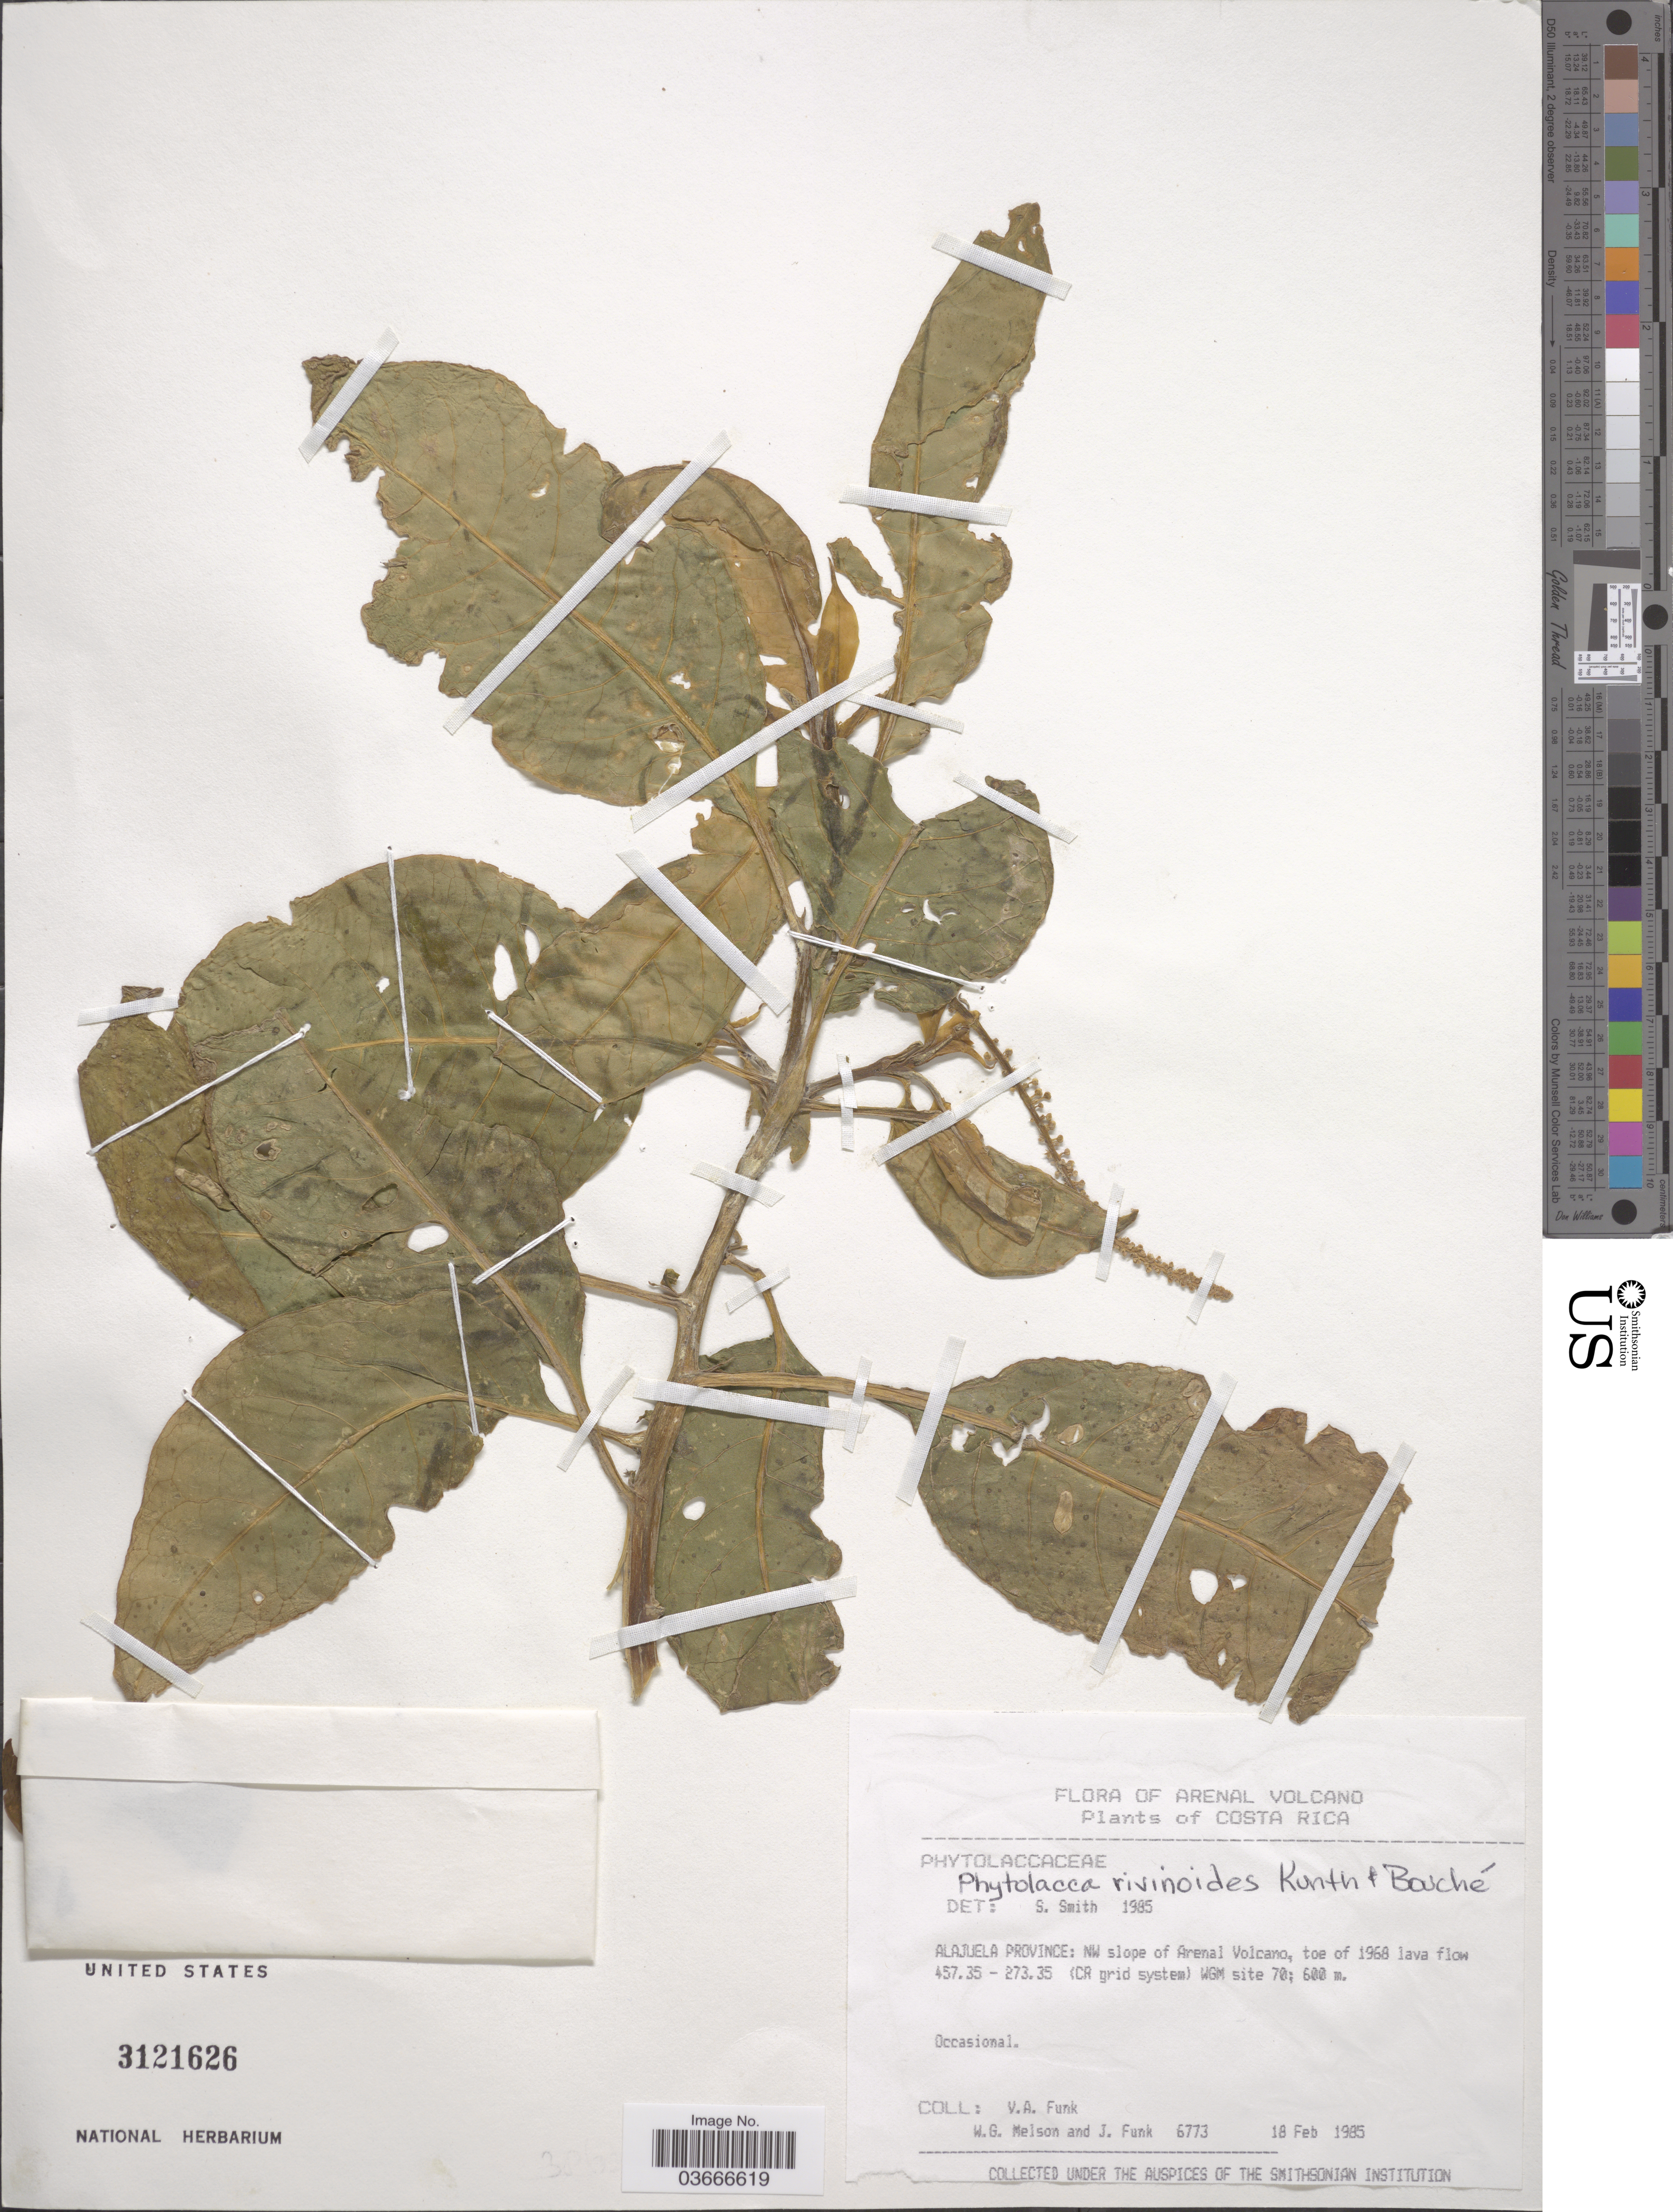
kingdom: Plantae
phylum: Tracheophyta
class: Magnoliopsida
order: Caryophyllales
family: Phytolaccaceae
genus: Phytolacca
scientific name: Phytolacca rivinoides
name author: Kunth & C.D. Bouché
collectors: V. Funk, W. Melson & J. Funk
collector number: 6773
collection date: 1985-02-18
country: Costa Rica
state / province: Alajuela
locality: Arenal Volcano. NW slope of Arenal Volcano, toe of 1968 lava flow 257.35 - 273.35 (CR grid system) WGM site 70.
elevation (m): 600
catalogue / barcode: US 3121626